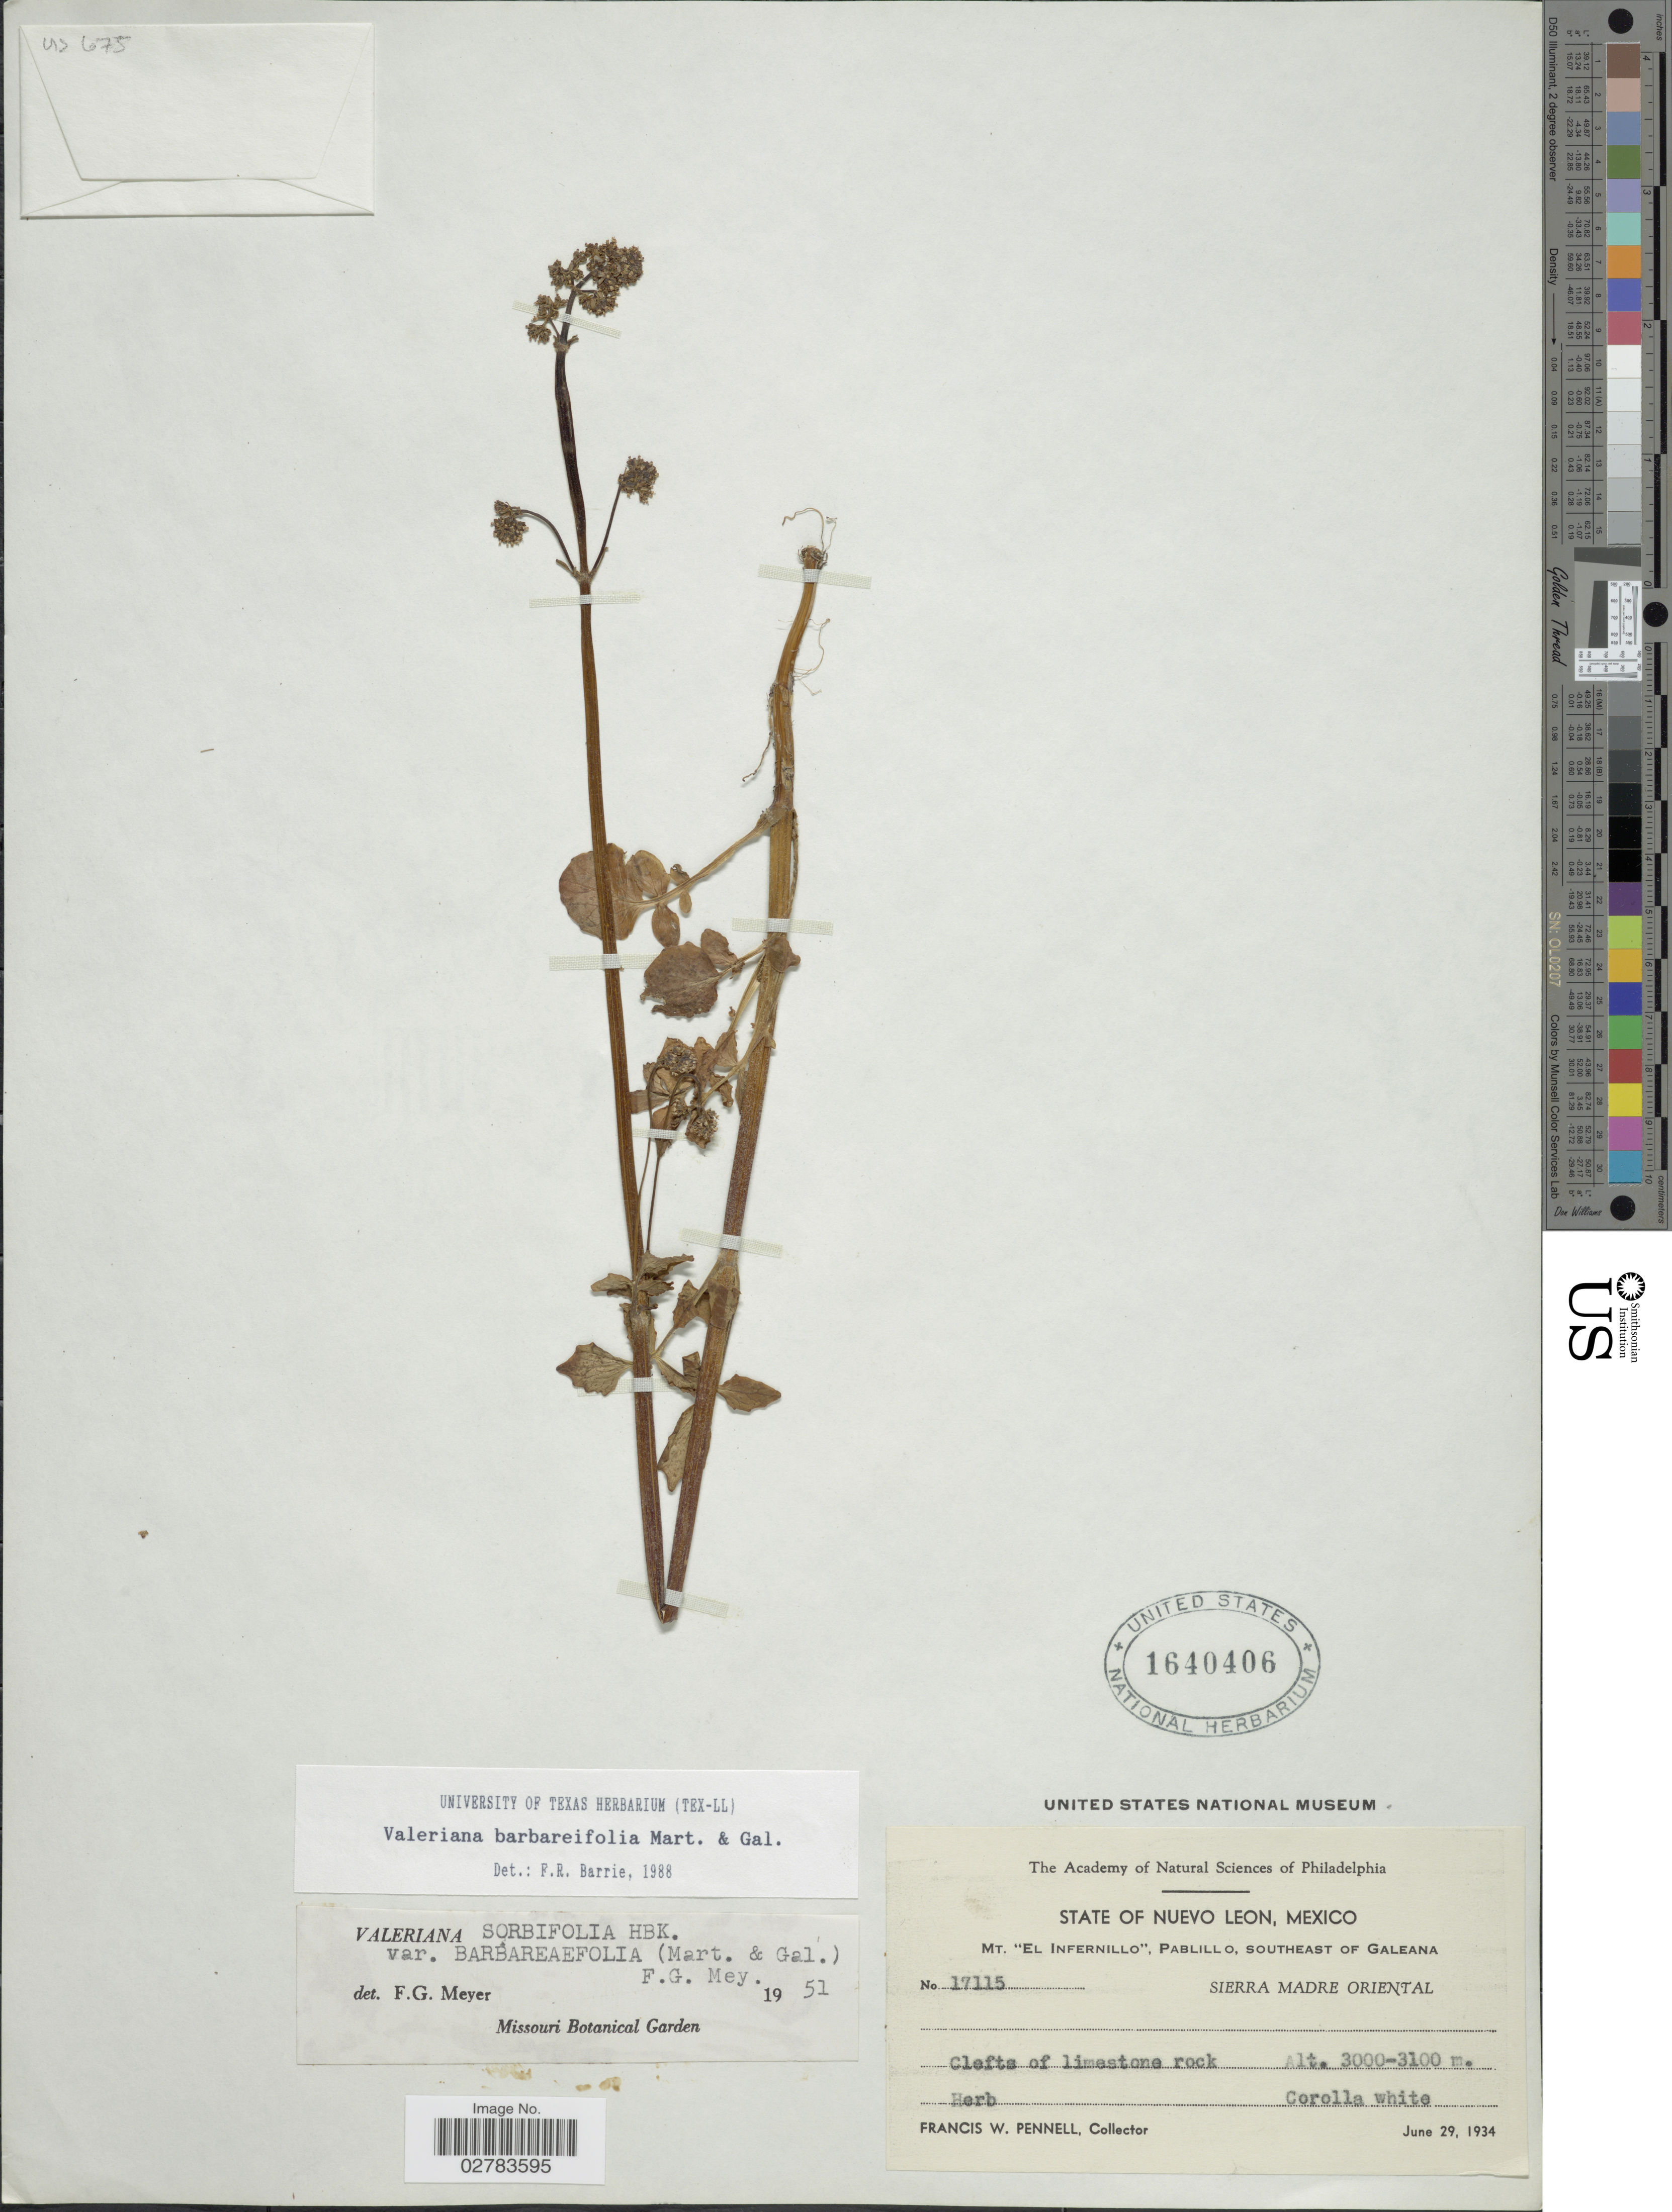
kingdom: Plantae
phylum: Tracheophyta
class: Magnoliopsida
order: Dipsacales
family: Caprifoliaceae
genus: Valeriana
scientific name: Valeriana barbareifolia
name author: M. Martens & Galeotti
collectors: F. W. Pennell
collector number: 17115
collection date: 1934-06-29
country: Mexico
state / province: Nuevo León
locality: Mt. "El Infernillo", Pablillo, southeast of Galeana, Sierra Madre Oriental.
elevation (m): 3000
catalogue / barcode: US 1640406